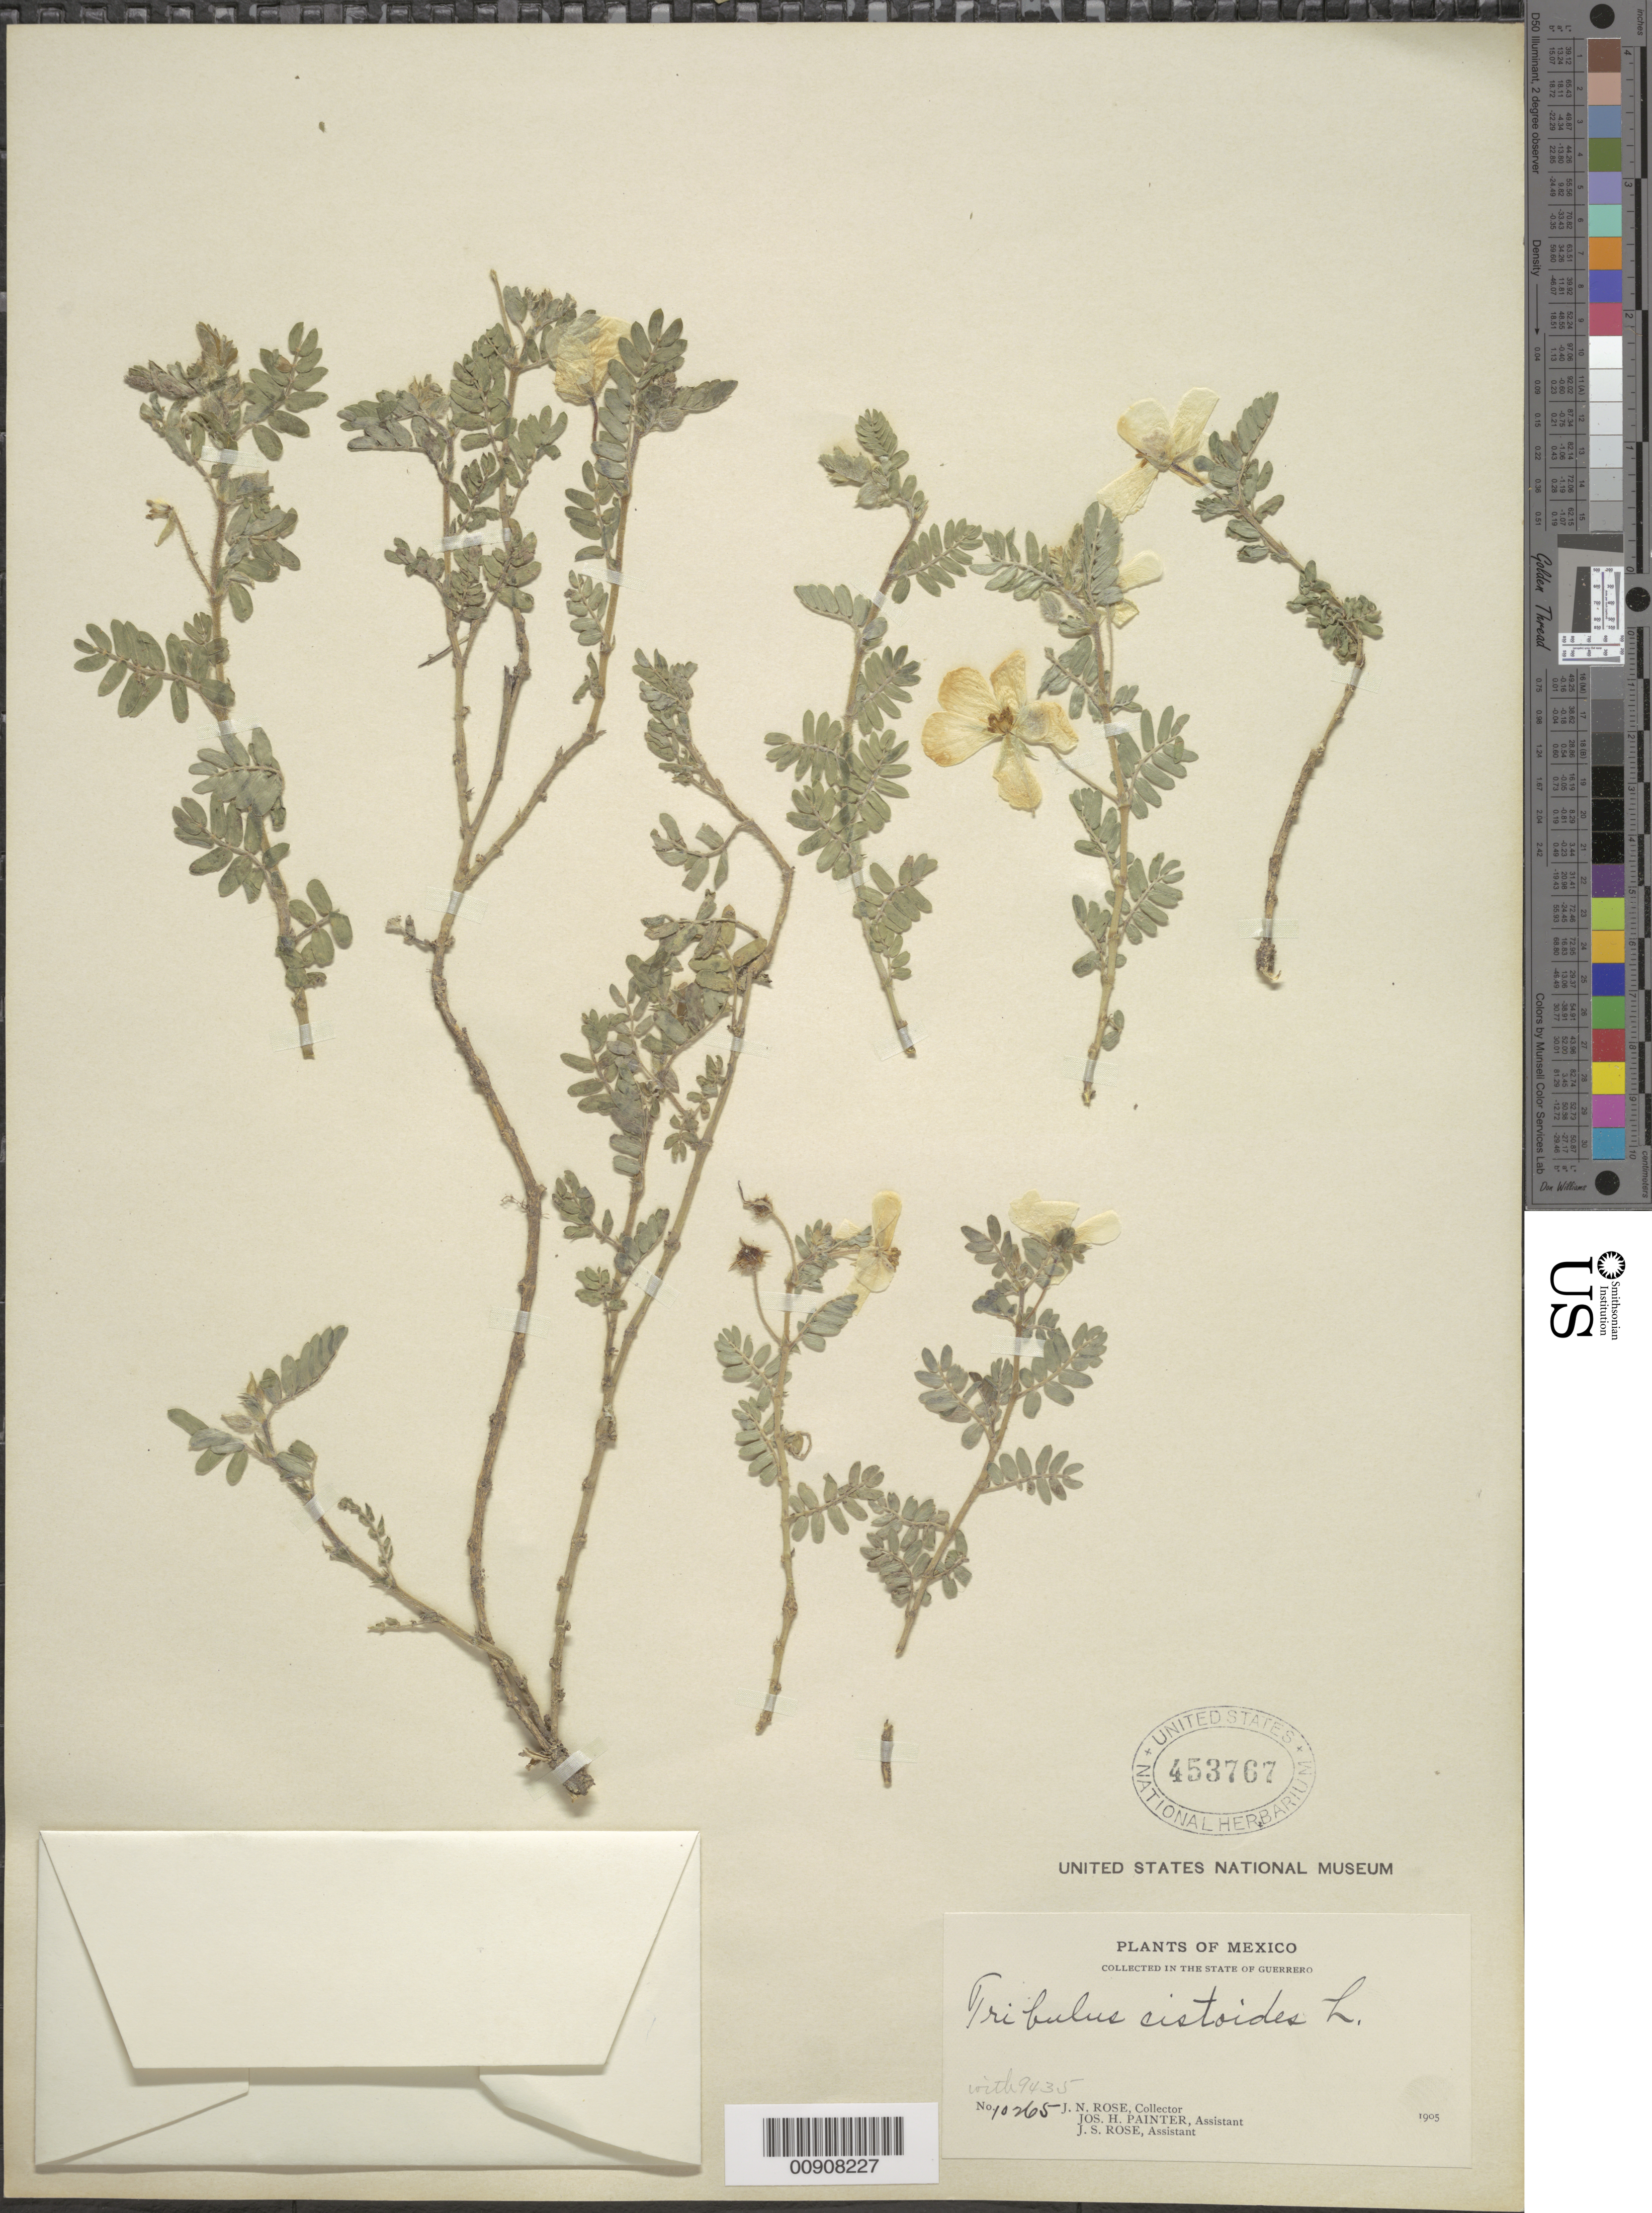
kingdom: Plantae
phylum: Tracheophyta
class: Magnoliopsida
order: Zygophyllales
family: Zygophyllaceae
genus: Tribulus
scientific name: Tribulus cistoides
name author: L.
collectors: J. N. Rose, J. H. Painter & J. S. Rose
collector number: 10265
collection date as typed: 1905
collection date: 1905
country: Mexico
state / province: Guerrero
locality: State of Guerrero.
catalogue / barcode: US 453767